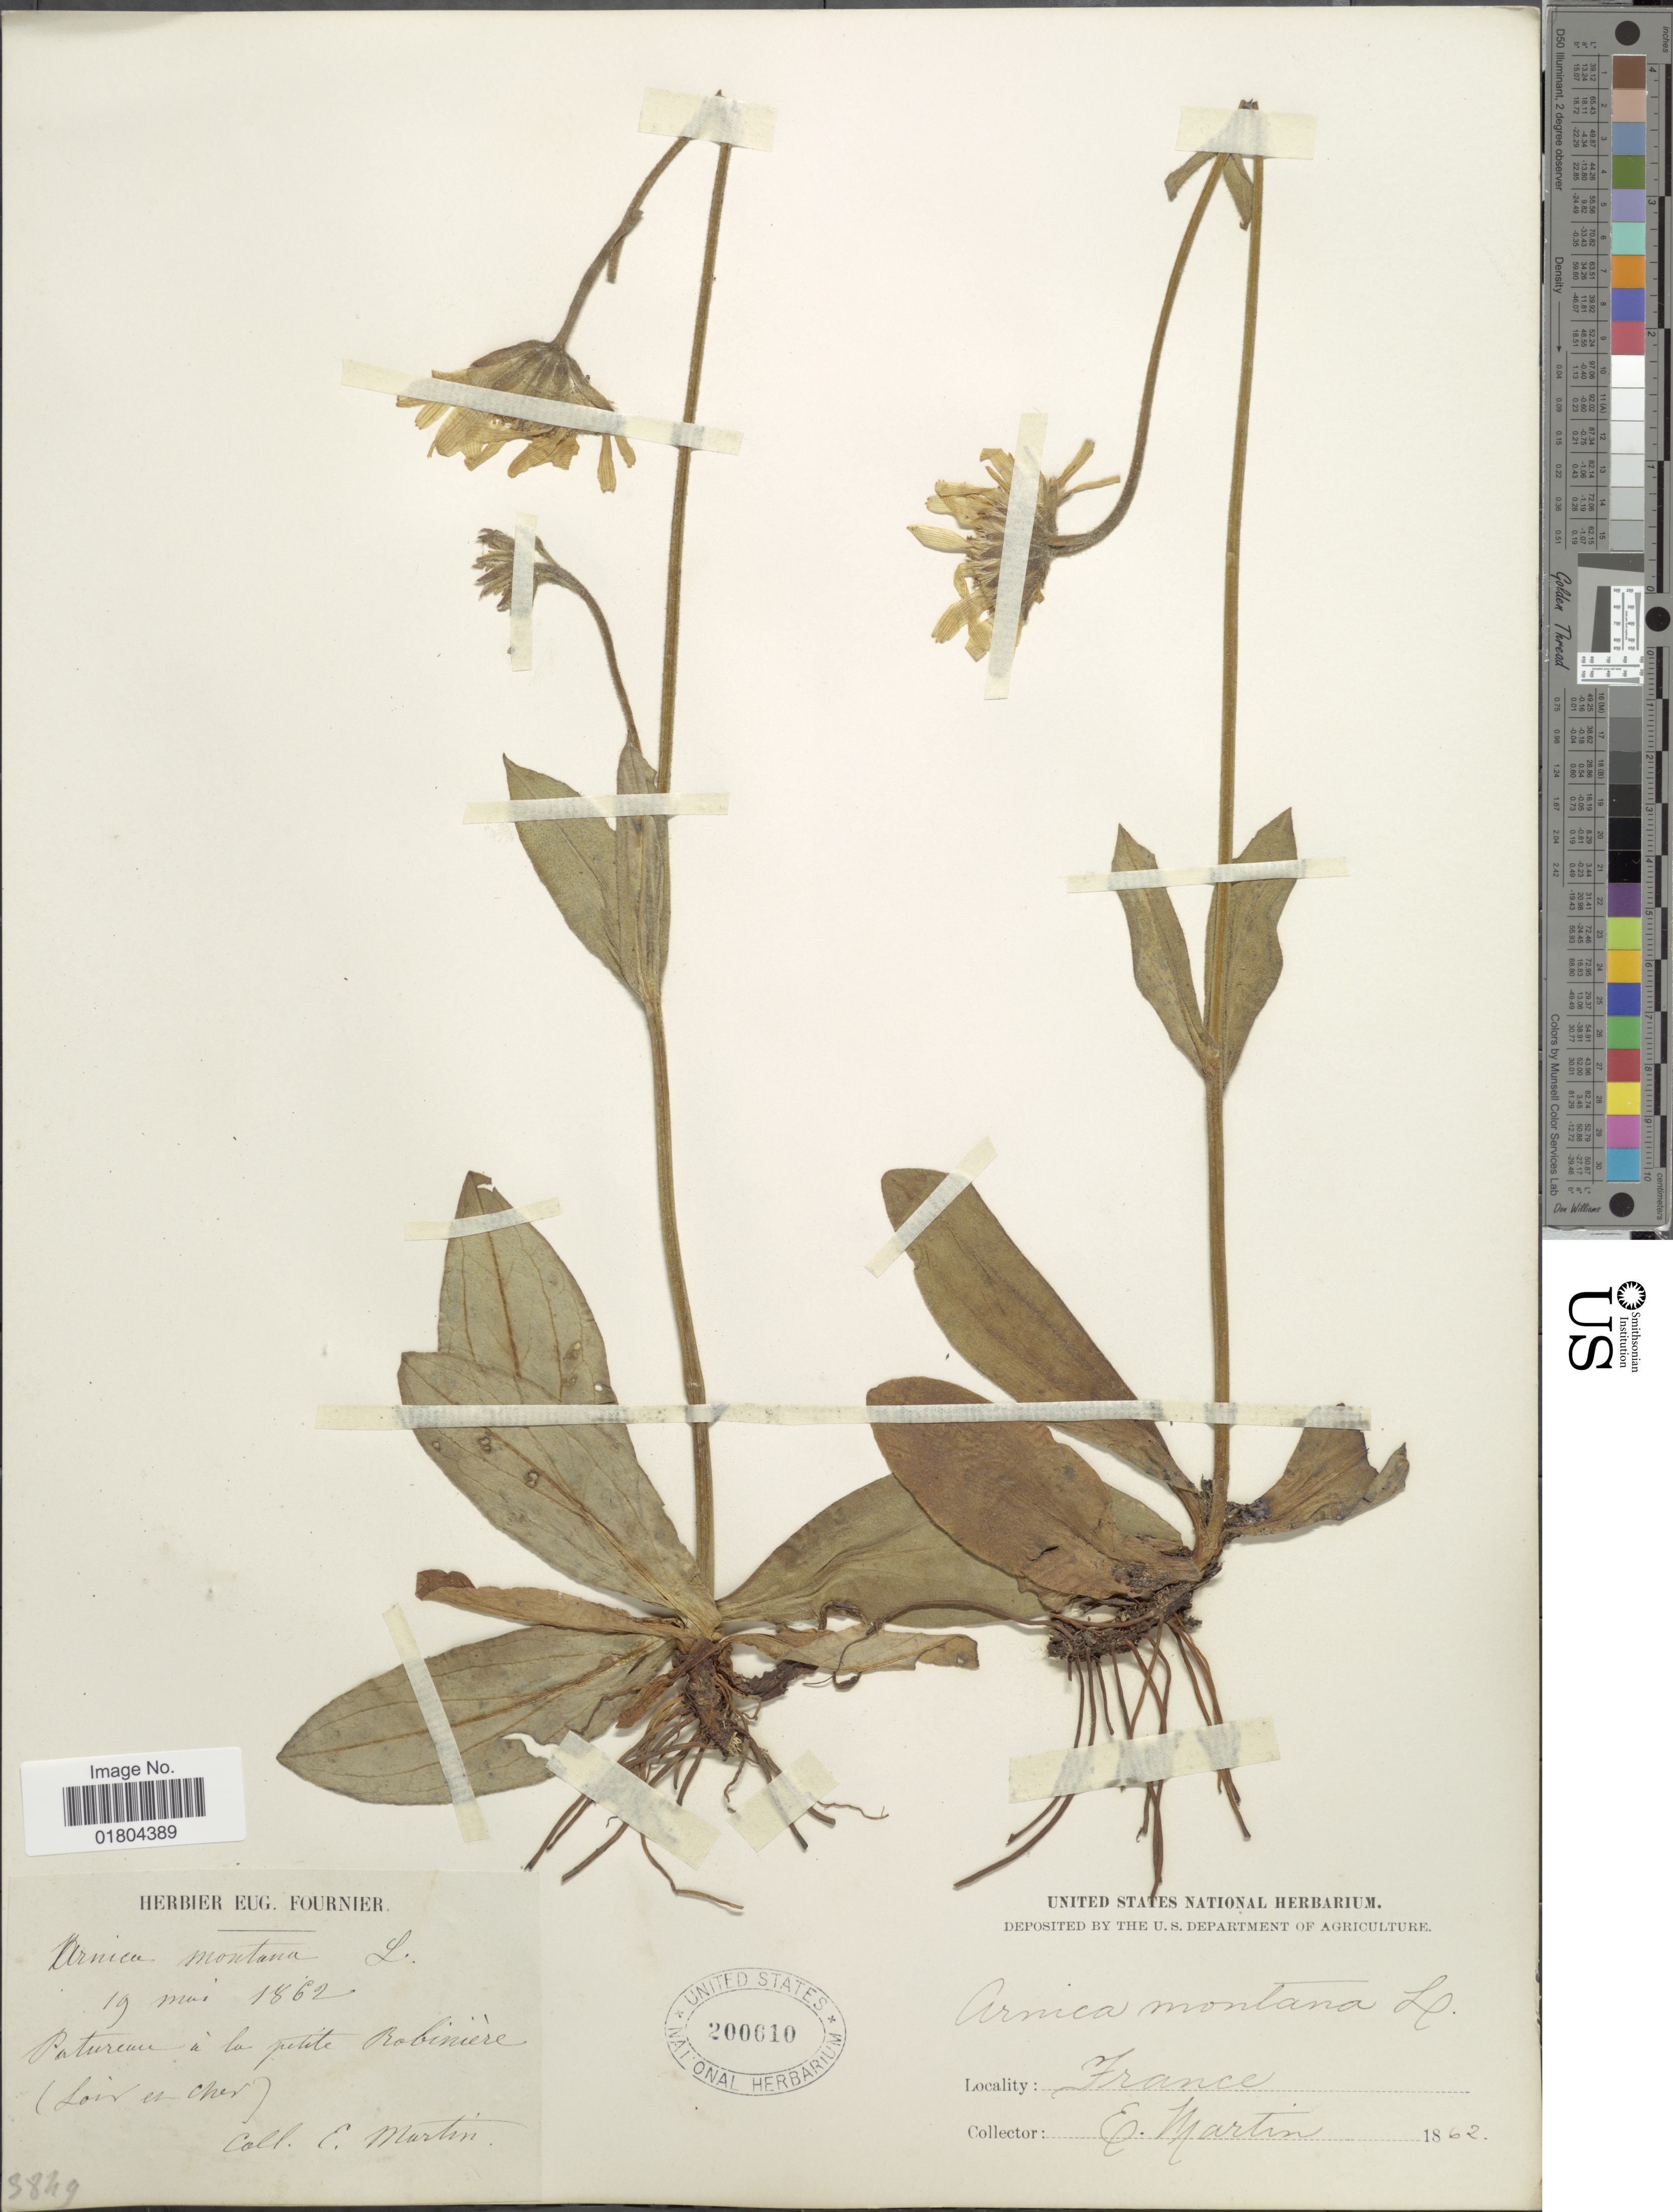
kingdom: Plantae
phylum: Tracheophyta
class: Magnoliopsida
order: Asterales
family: Asteraceae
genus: Arnica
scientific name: Arnica montana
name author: L.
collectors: E. Martin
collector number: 3849*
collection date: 1862-05-19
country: France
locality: Paturena in la petite Robiniere (Lois et cher) [interpreted]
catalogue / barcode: US 200610